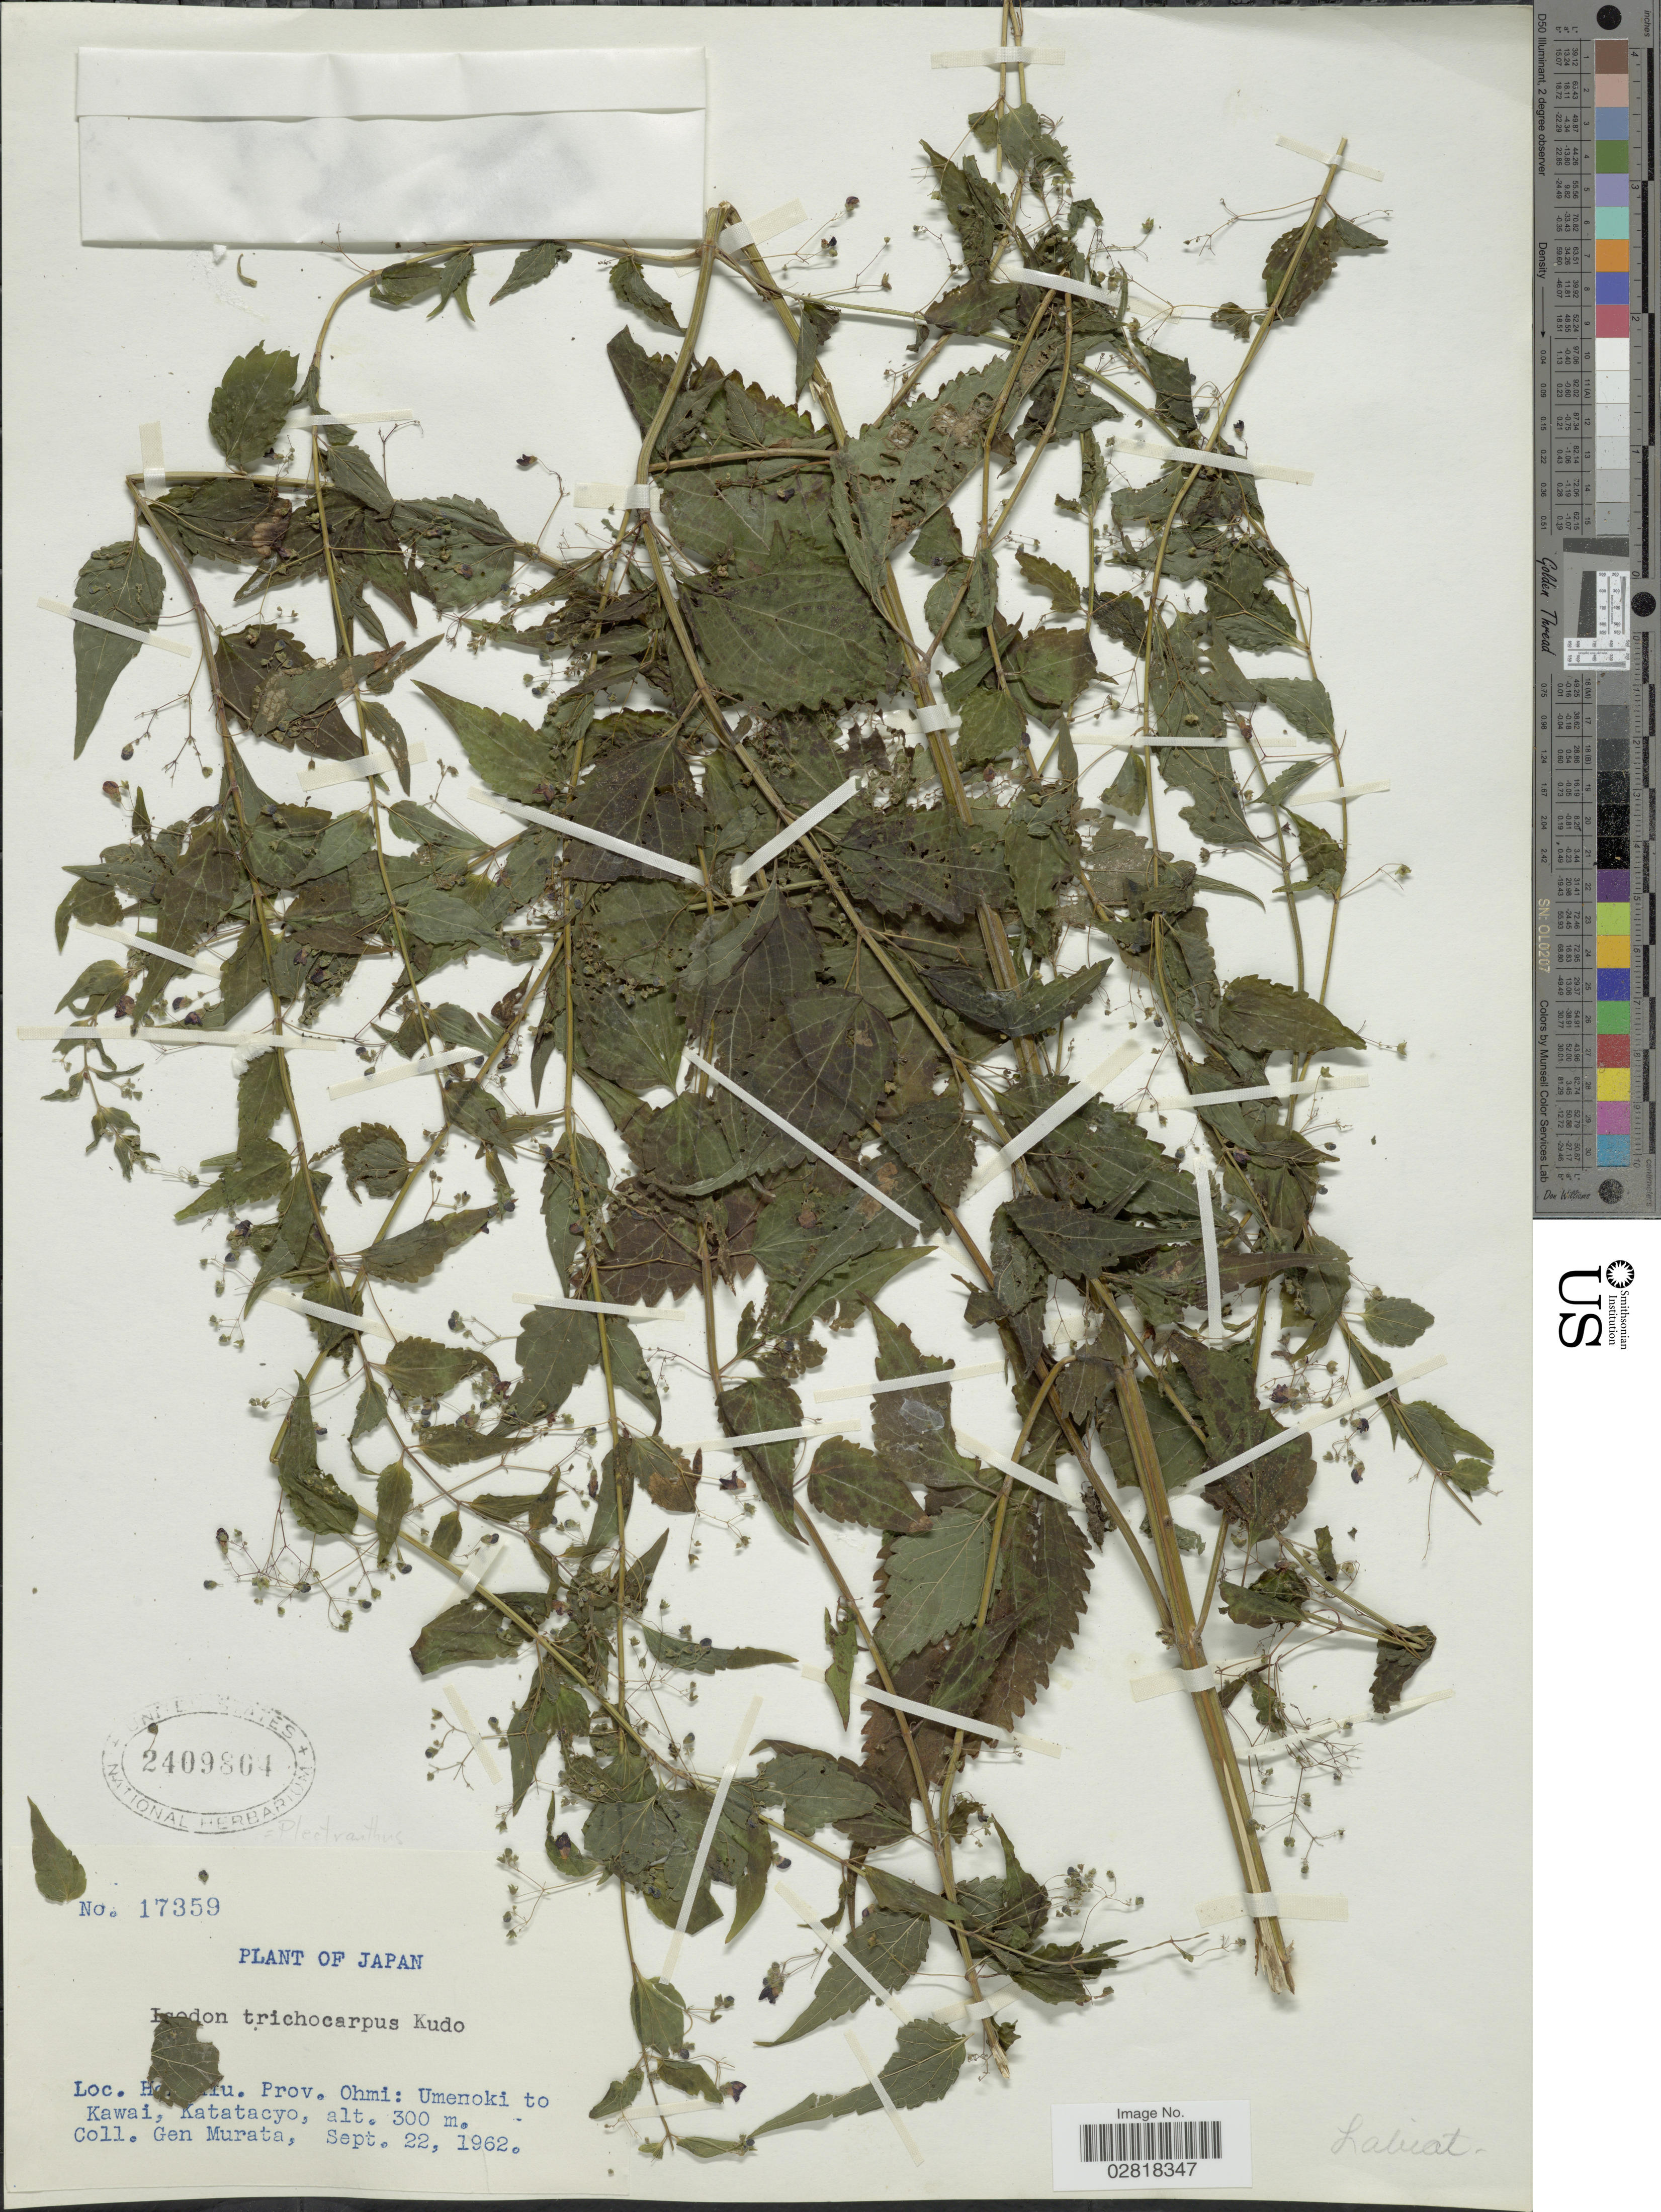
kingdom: Plantae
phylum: Tracheophyta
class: Magnoliopsida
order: Lamiales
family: Lamiaceae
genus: Plectranthus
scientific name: Plectranthus trichocarpus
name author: Maxim.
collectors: G. Murata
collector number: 17359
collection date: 1962-09-22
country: Japan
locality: H [illegible text]u. Prov. Ohmi: Umenoki to Kawai, Katatacyo.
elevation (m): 300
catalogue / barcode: US 2409804